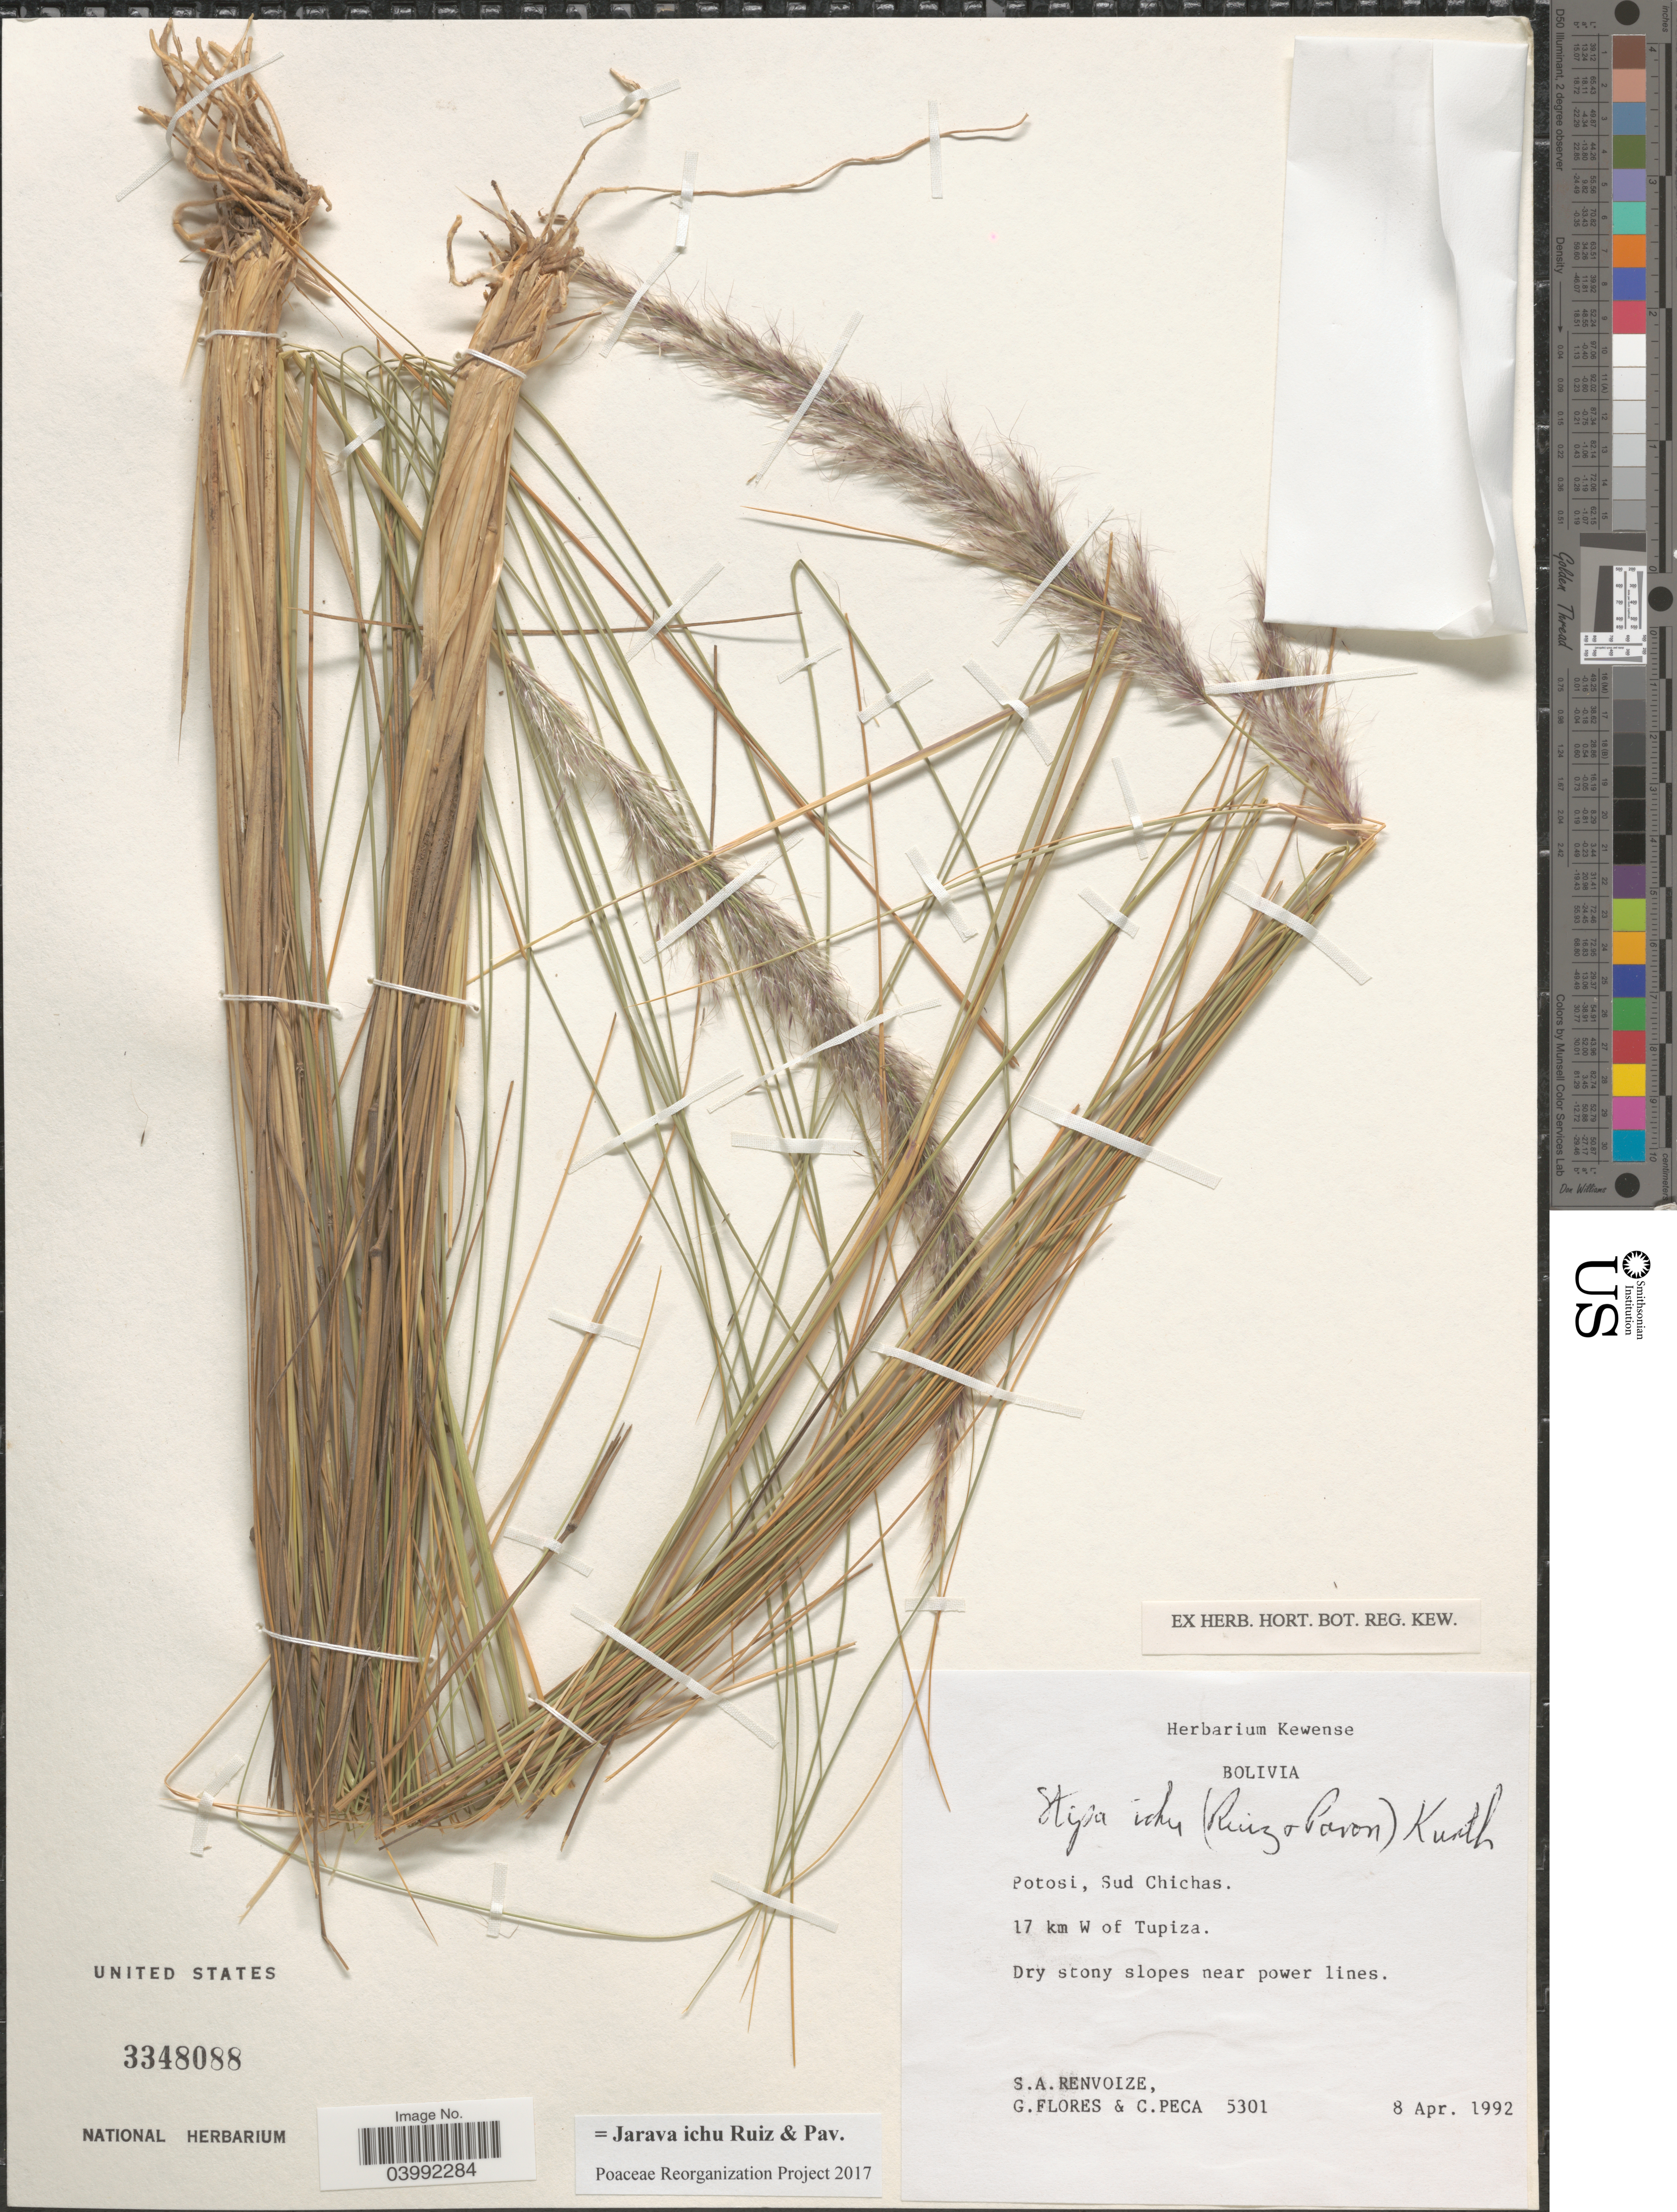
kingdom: Plantae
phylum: Tracheophyta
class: Liliopsida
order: Poales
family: Poaceae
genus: Jarava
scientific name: Jarava ichu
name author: Ruiz & Pav.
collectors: S. A. Renvoize, G. Flores F. & C. Peca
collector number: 5301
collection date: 1992-04-08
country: Bolivia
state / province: Potosi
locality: Sud Chichas. 17 km W of Tupiza. Near power lines.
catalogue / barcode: US 3348088